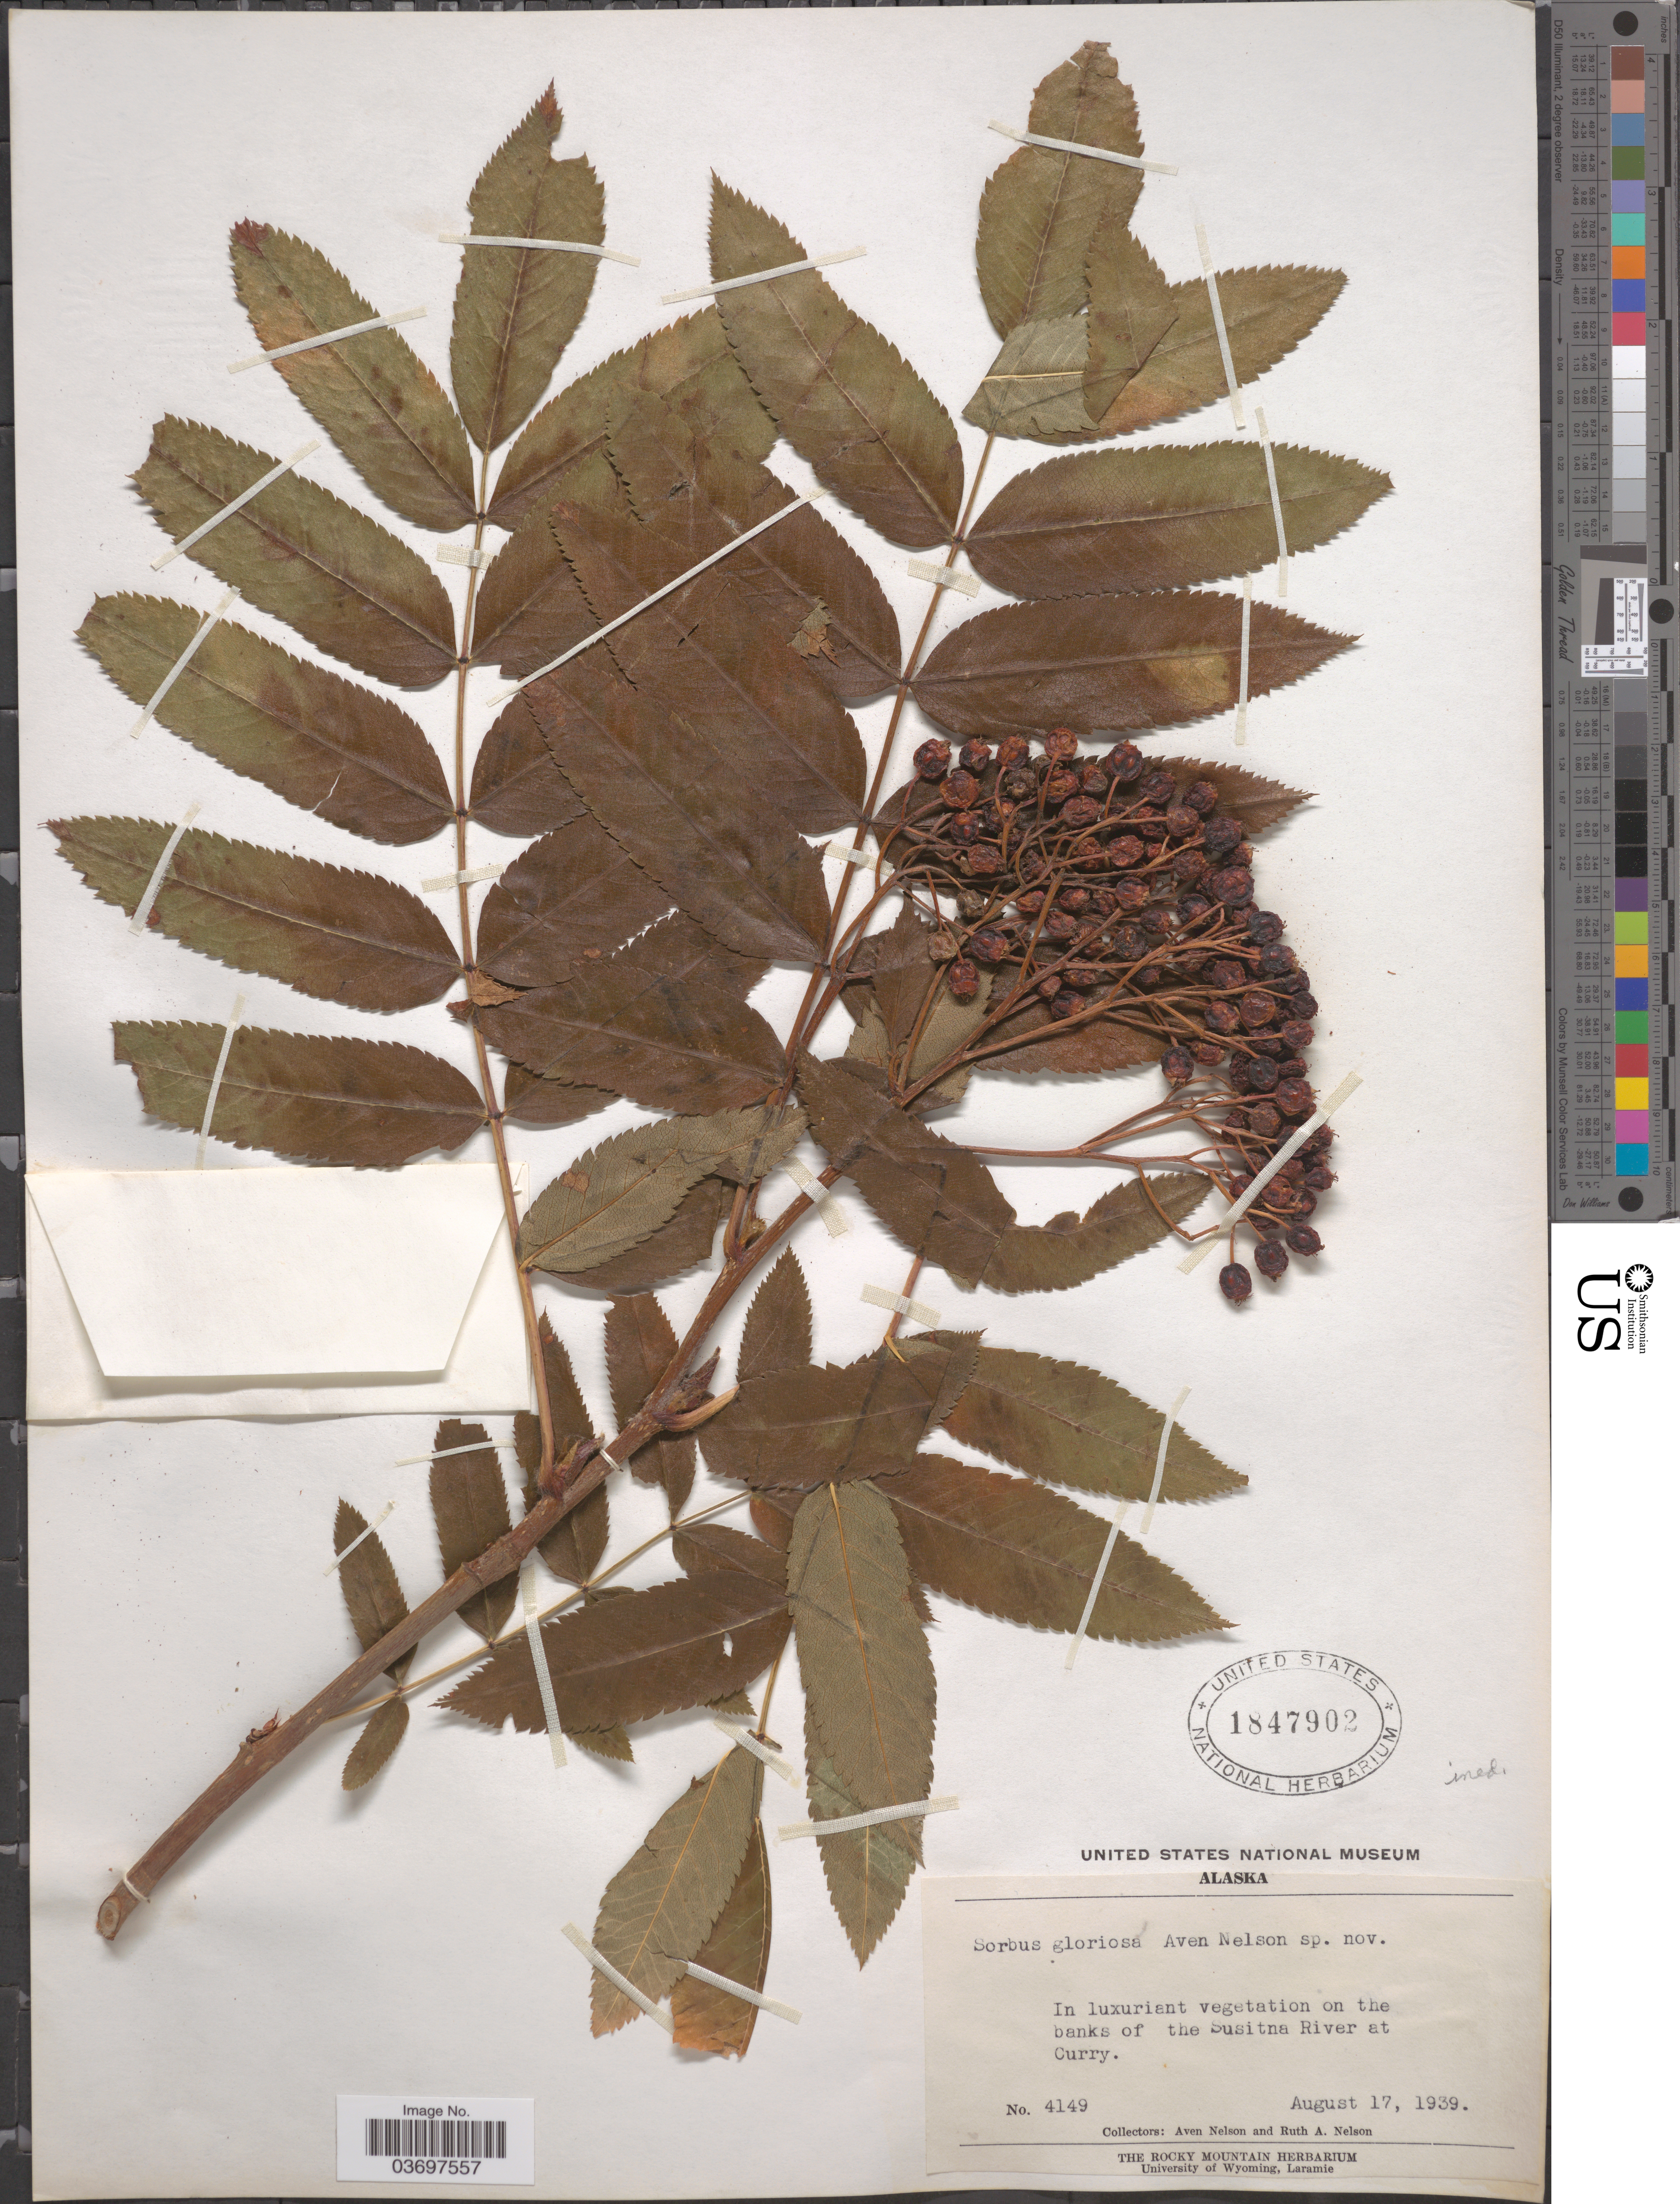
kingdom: Plantae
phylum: Tracheophyta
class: Magnoliopsida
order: Rosales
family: Rosaceae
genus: Sorbus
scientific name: Sorbus gloriosa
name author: A. Nelson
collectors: A. Nelson & R. A. Nelson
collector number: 4149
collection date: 1939-08-17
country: United States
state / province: Alaska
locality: On the banks of the Susitna River at Curry.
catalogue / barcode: US 1847902